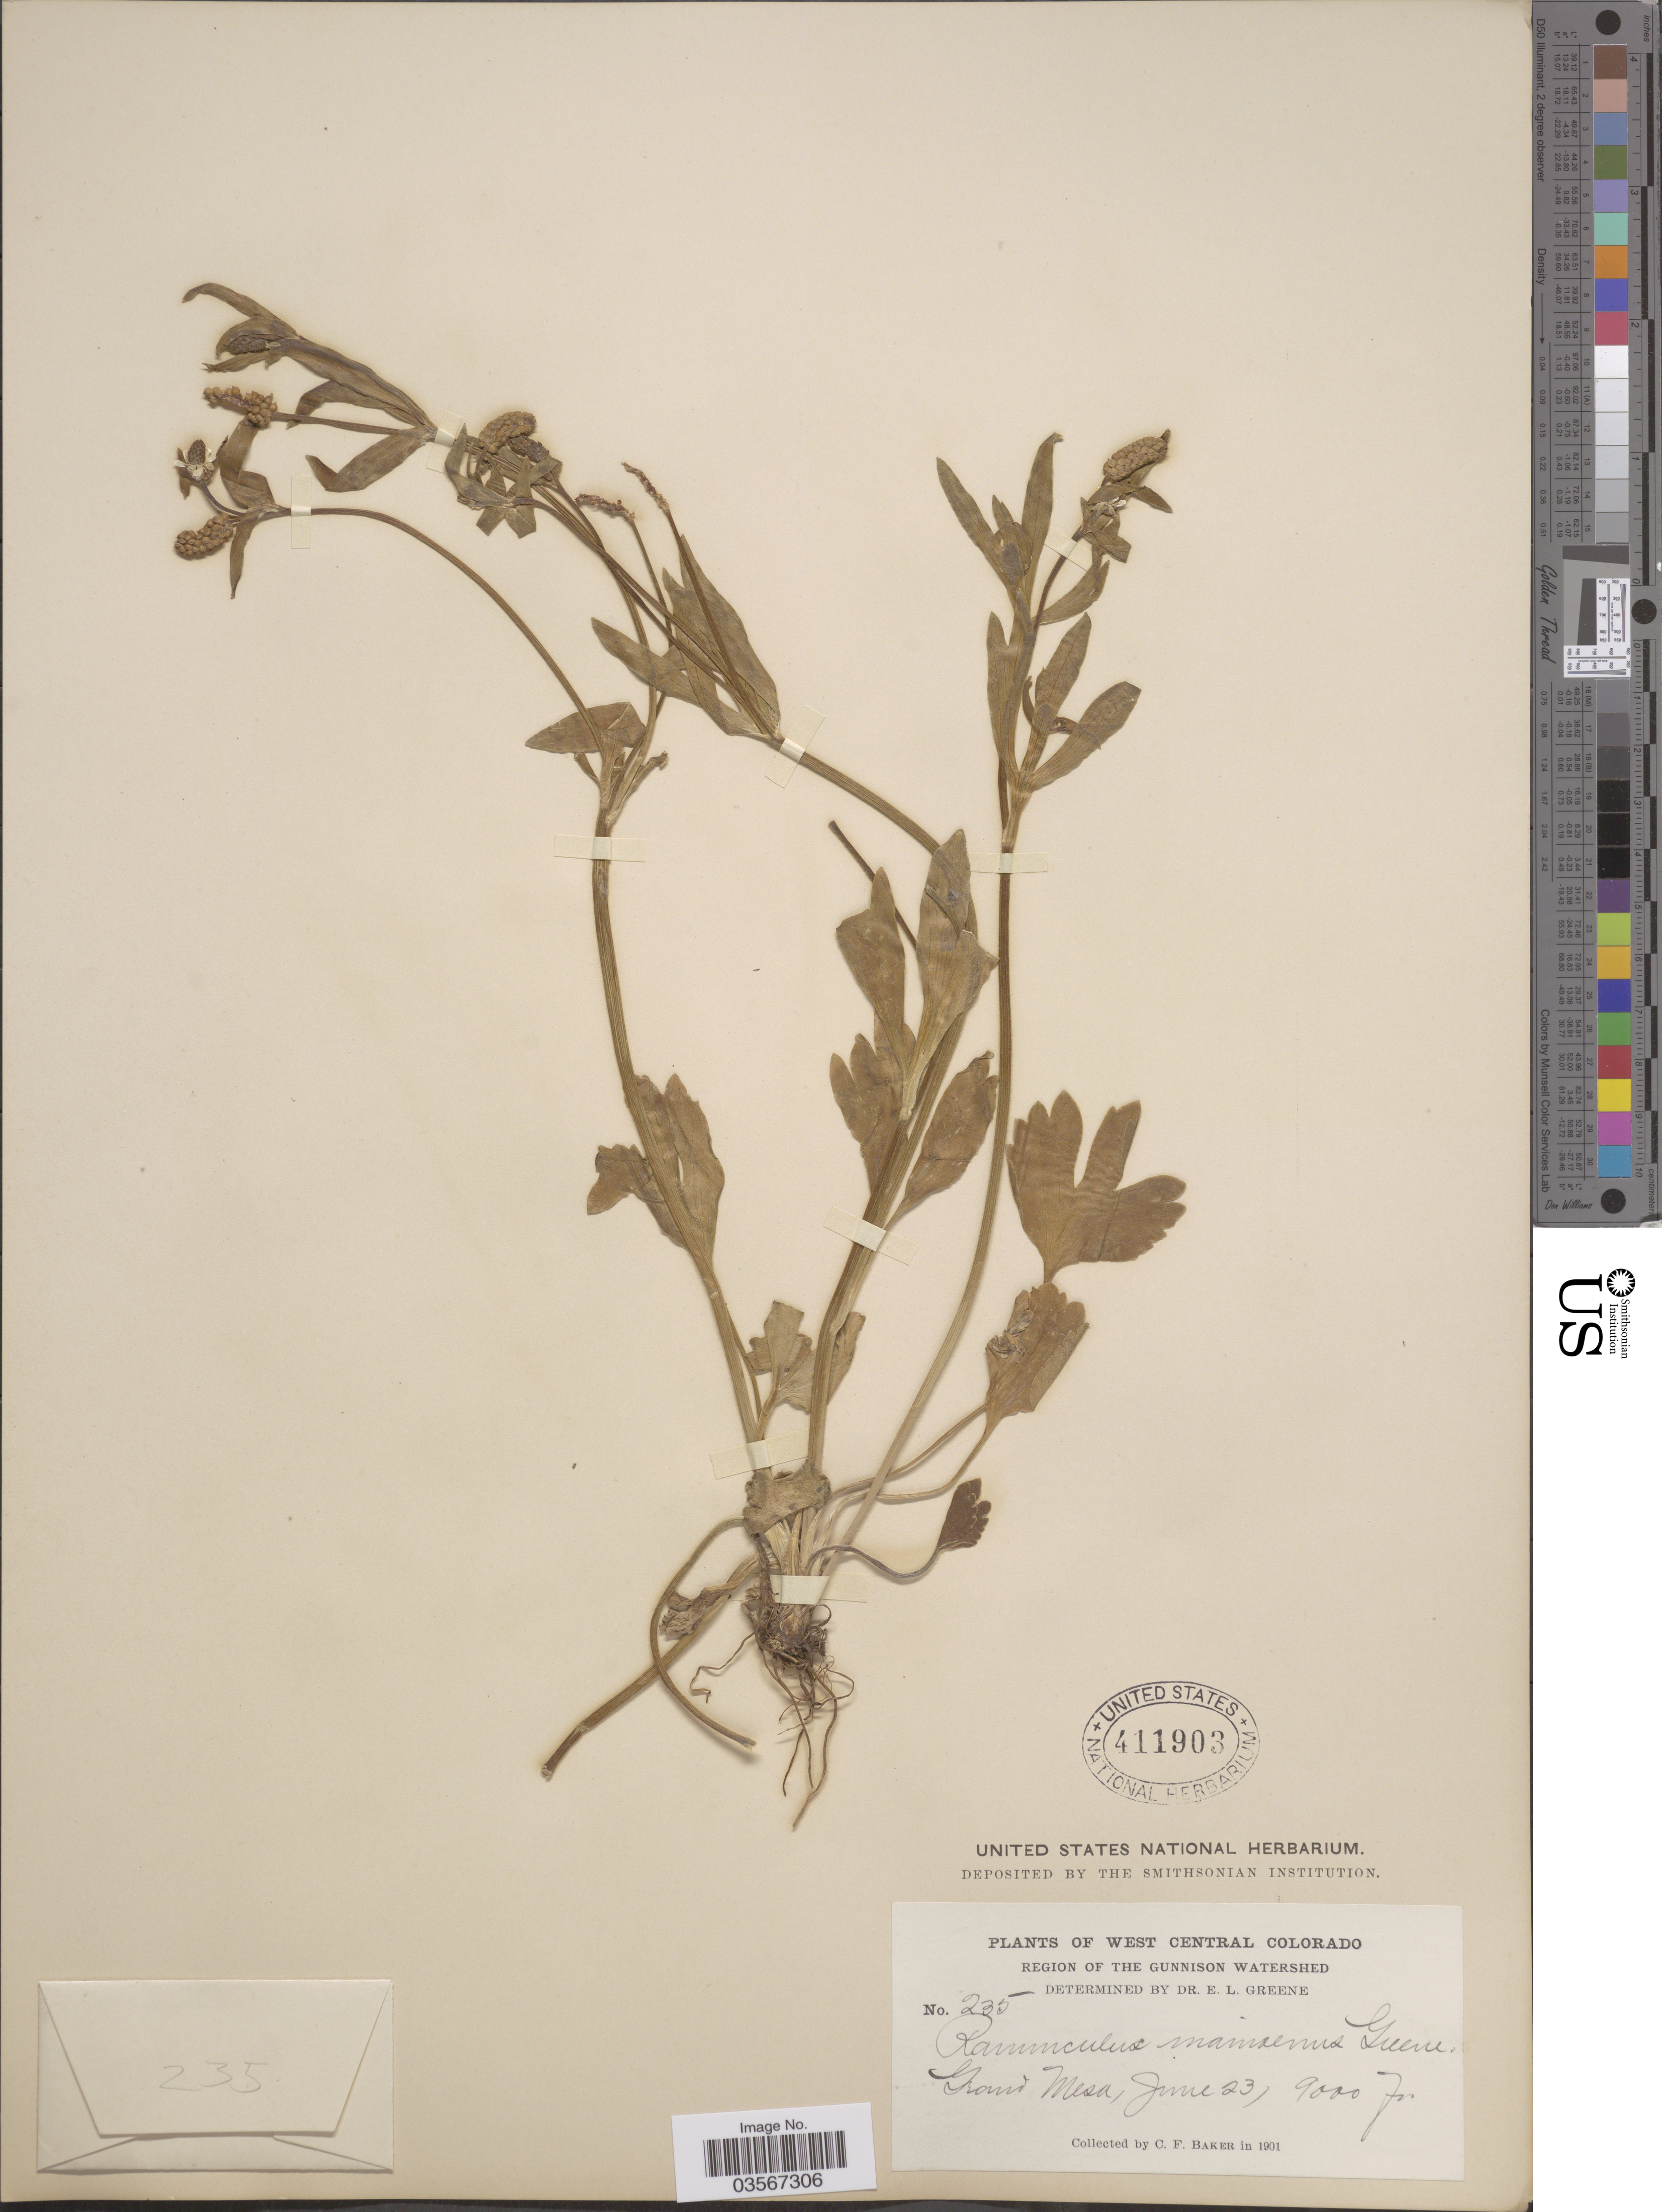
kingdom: Plantae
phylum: Tracheophyta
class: Magnoliopsida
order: Ranunculales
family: Ranunculaceae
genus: Ranunculus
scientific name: Ranunculus inamoenus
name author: Greene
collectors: C. F. Baker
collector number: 235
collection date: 1901-06-23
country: United States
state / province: Colorado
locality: West Central Colorado. Region of the Gunnison Watershed. Grand Mesa.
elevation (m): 2743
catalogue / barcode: US 411903